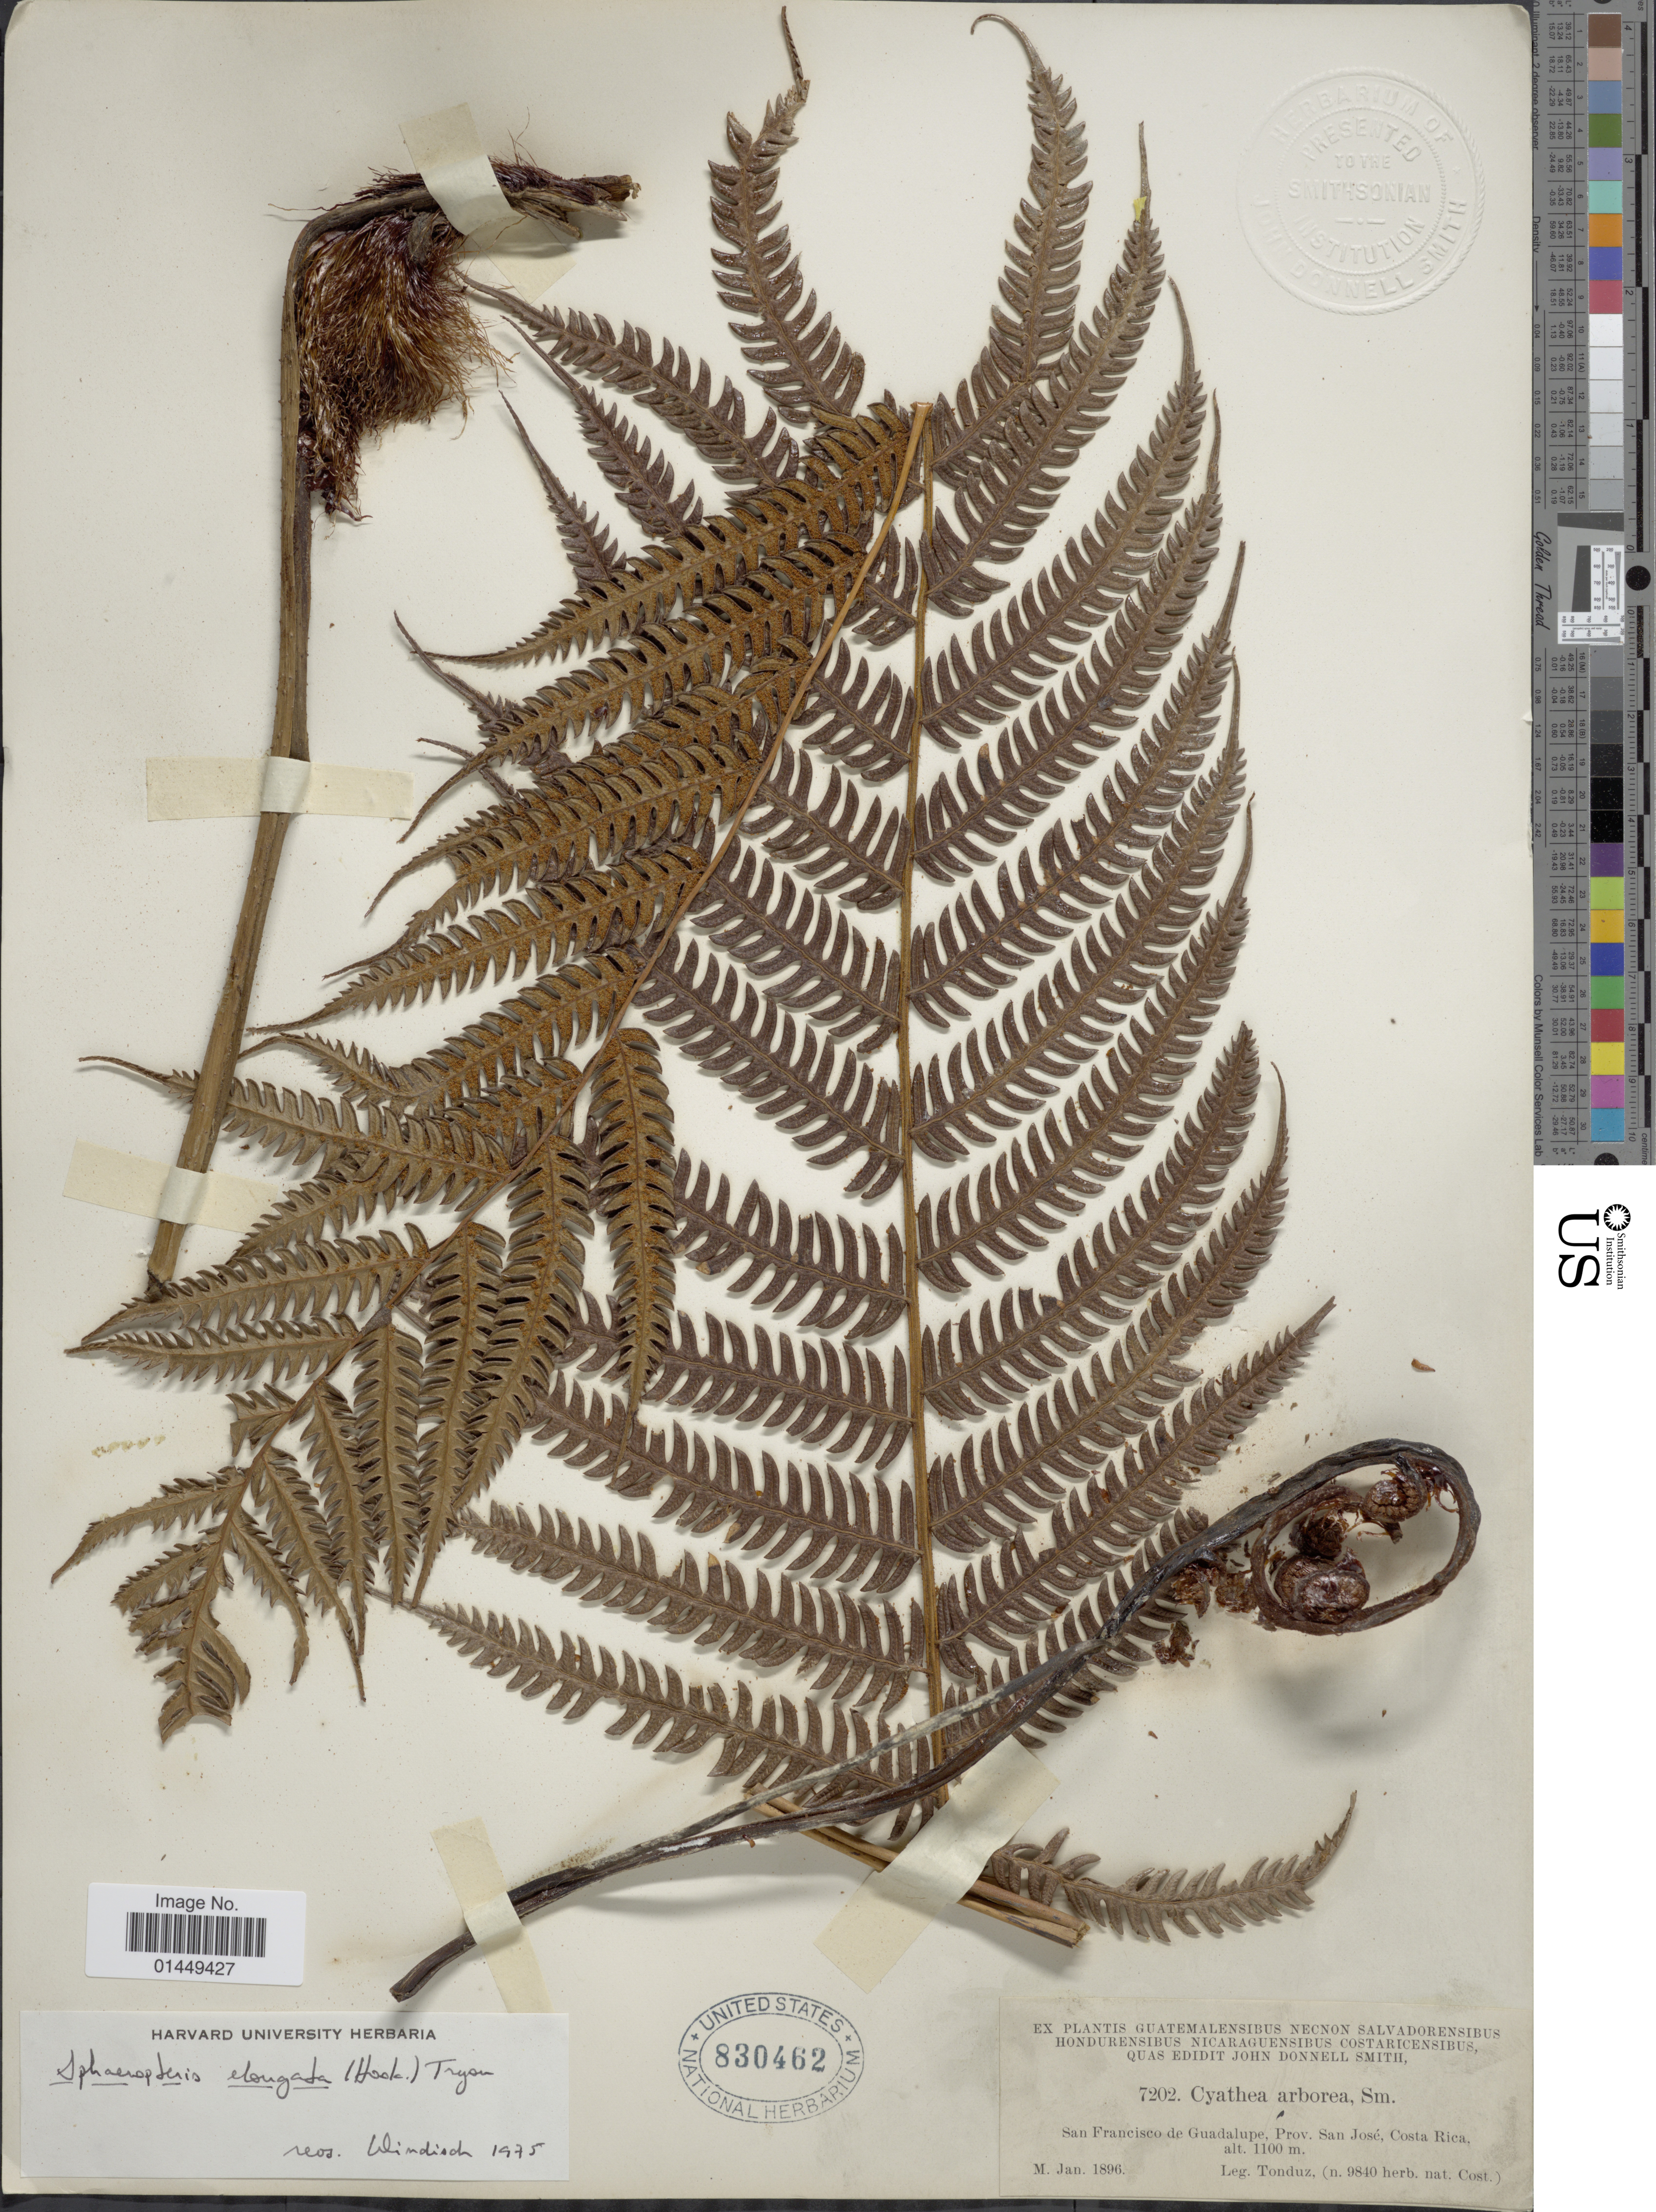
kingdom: Plantae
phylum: Tracheophyta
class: Polypodiopsida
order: Cyatheales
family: Cyatheaceae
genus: Cyathea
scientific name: Cyathea poeppigii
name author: (Hook.) Domin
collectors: A. Tonduz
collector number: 7202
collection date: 1896-01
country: Costa Rica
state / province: San José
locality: San Francisco de Guadalupe, Prov. San José, Costa Rica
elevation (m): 1100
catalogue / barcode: US 830462